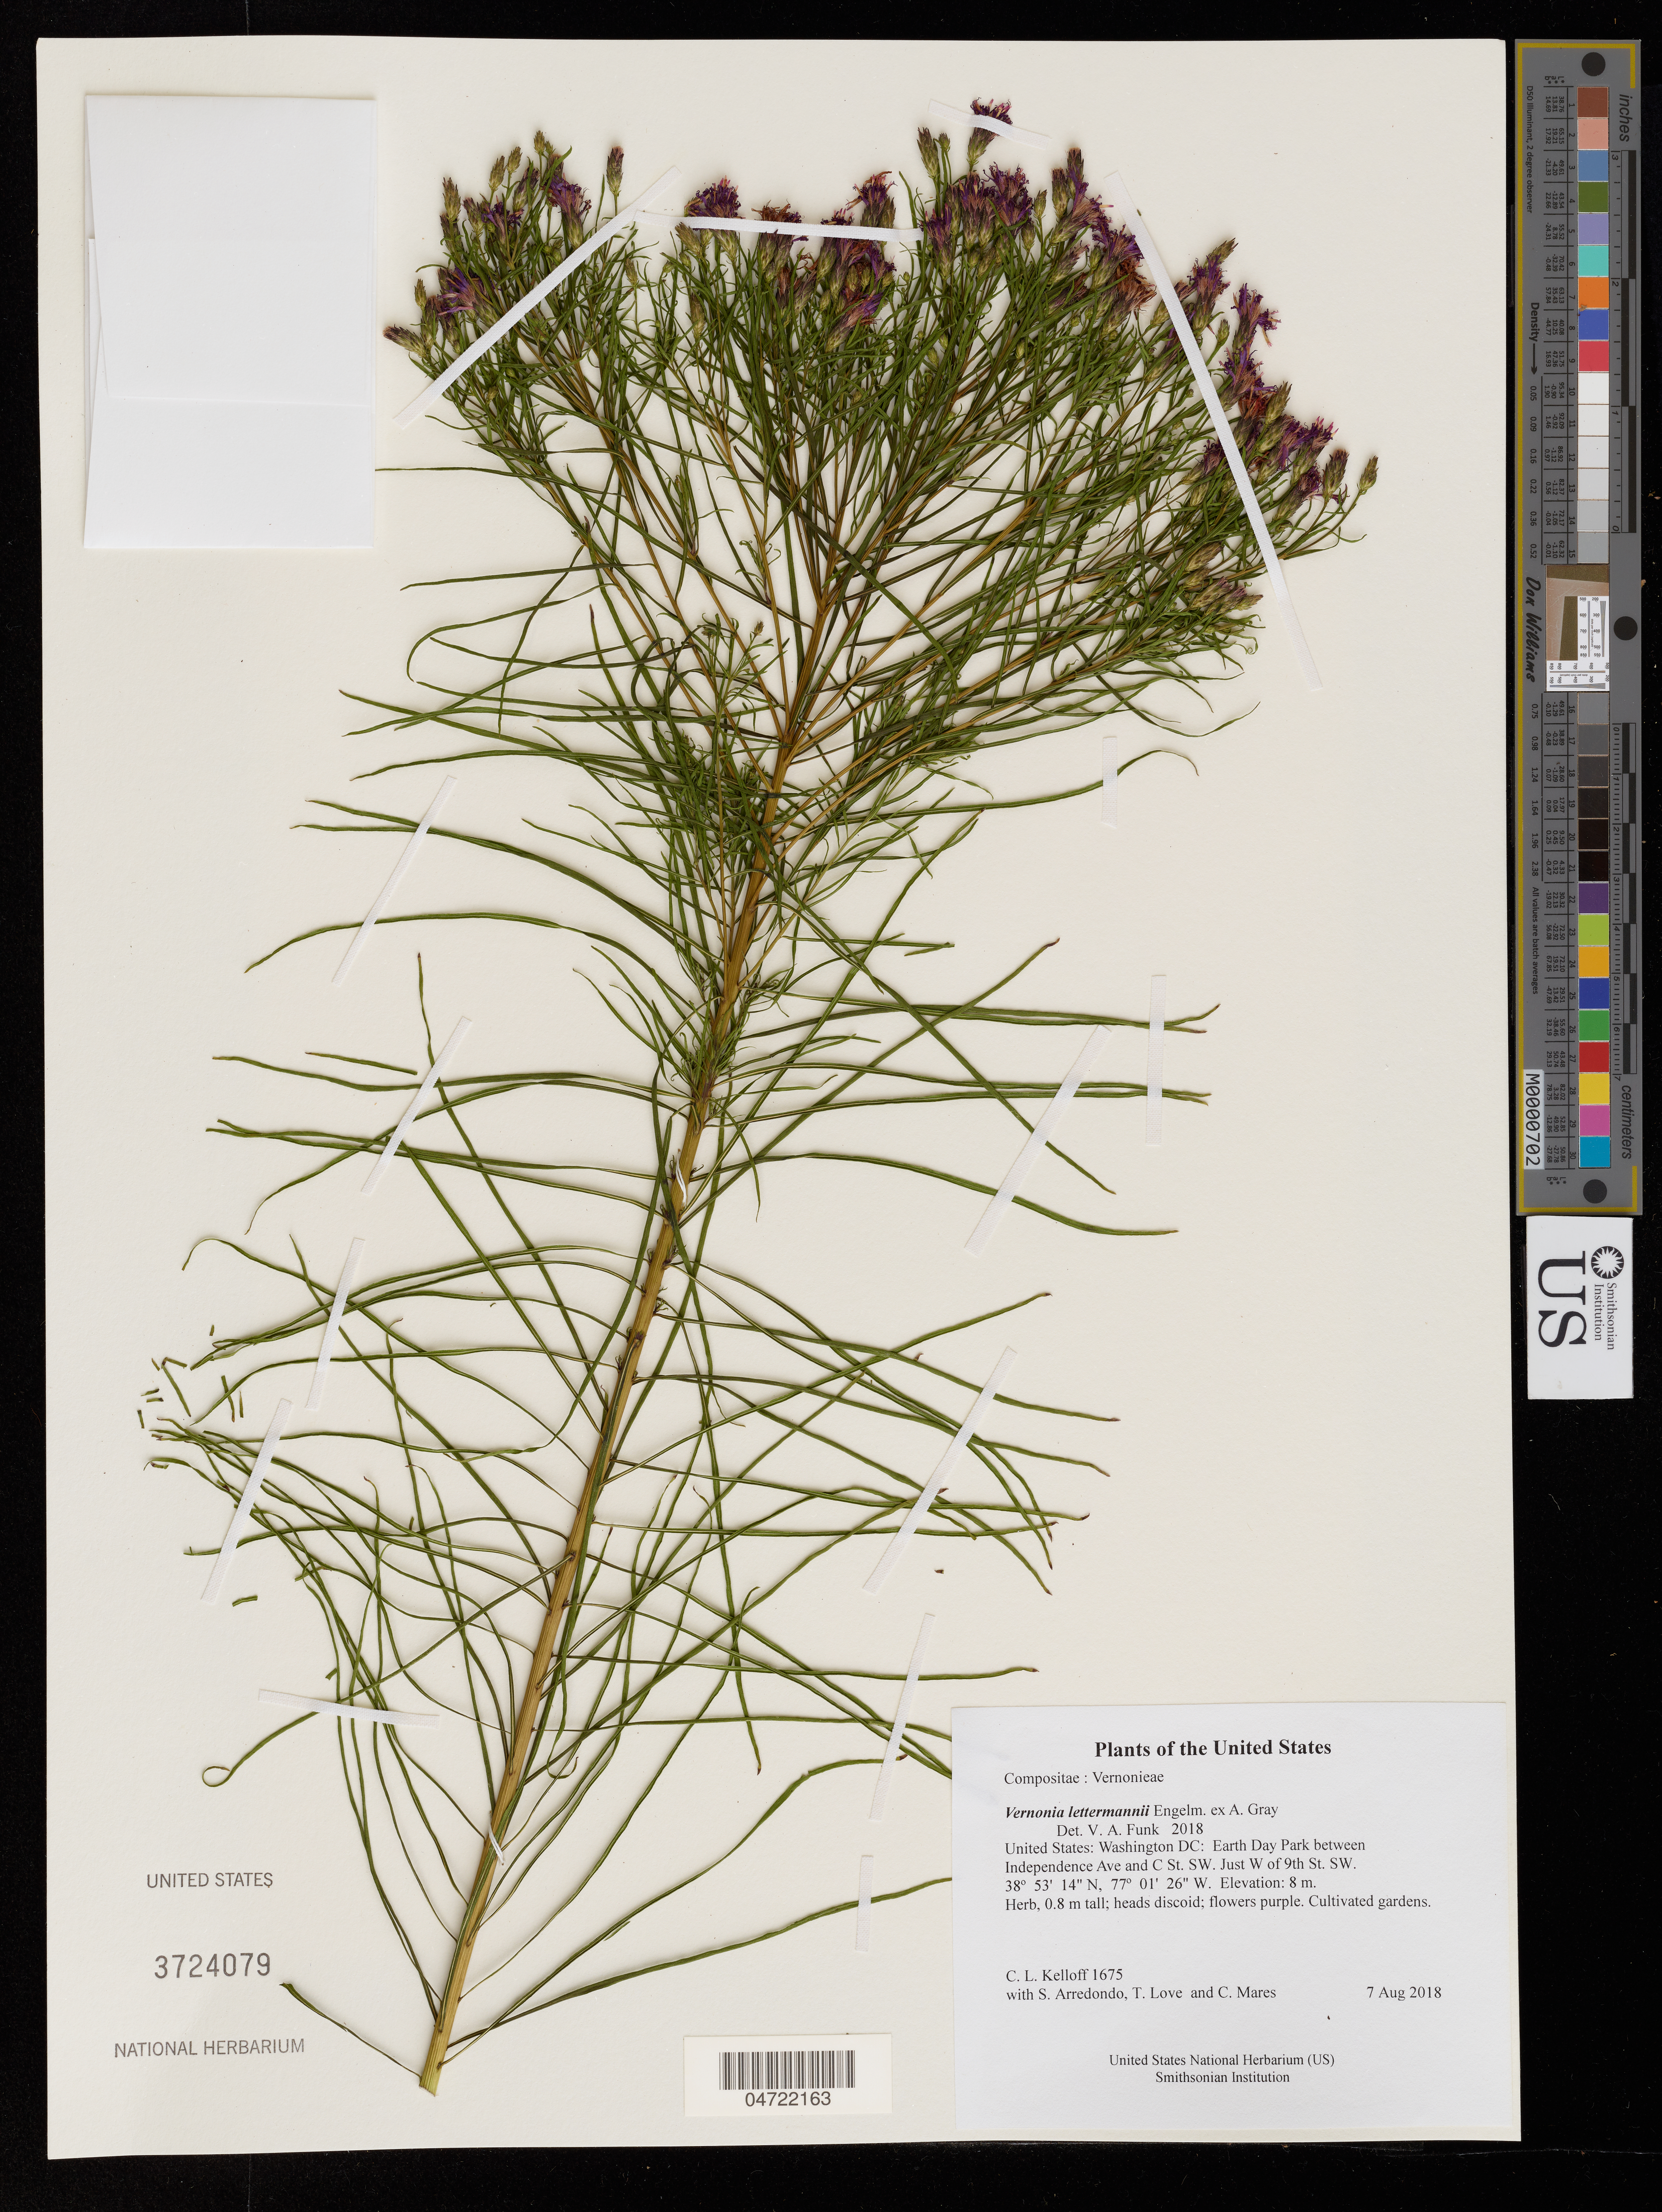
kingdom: Plantae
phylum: Tracheophyta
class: Magnoliopsida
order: Asterales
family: Asteraceae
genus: Vernonia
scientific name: Vernonia lettermannii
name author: Engelm. ex A. Gray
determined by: Funk, Vicki A., (BOT), Smithsonian Institution - National Museum of Natural History (UNITED STATES)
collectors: C. L. Kelloff, S. Arredondo, T. Love & C. Mares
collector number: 1675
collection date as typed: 7 Aug 2018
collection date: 2018-08-07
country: United States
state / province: District of Columbia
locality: Earth Day Park between Independence Ave and C St. SW. Just W of 9th St. SW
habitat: Cultivated gardens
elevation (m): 8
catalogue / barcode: US 3724079